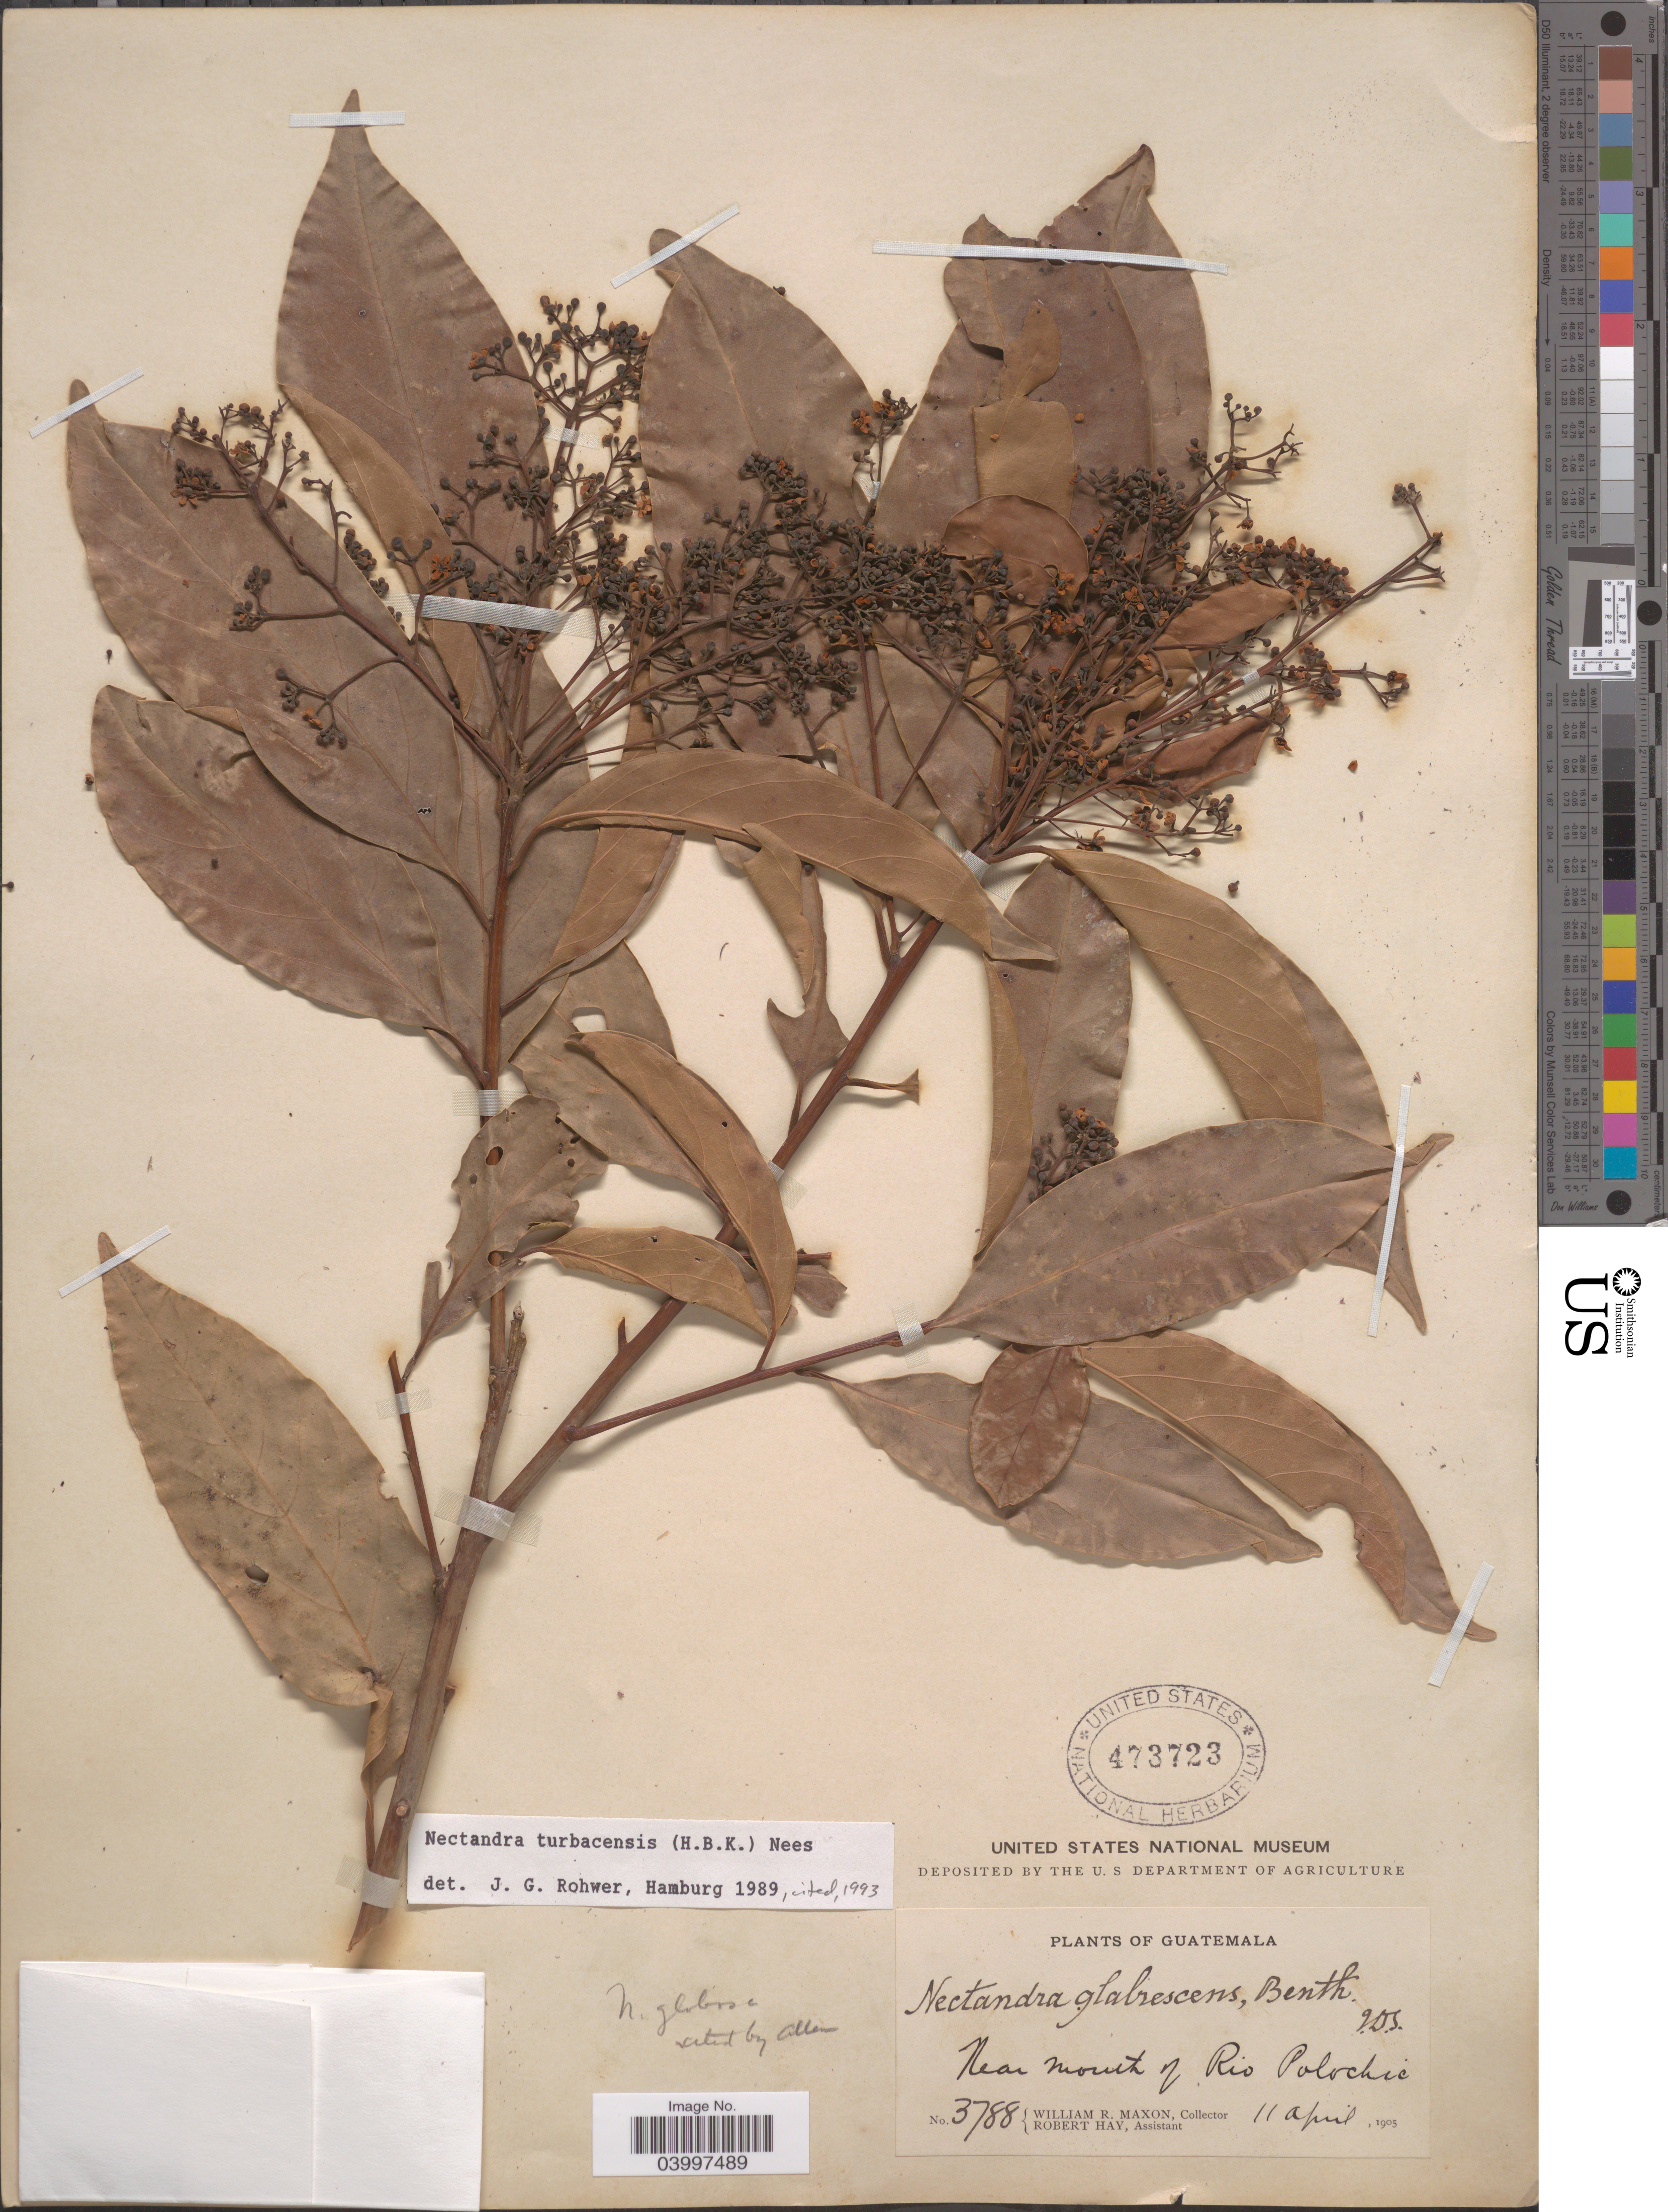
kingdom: Plantae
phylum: Tracheophyta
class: Magnoliopsida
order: Laurales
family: Lauraceae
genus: Nectandra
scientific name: Nectandra turbacensis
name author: (Kunth) Nees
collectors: W. R. Maxon & R. Hay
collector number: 3788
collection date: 1905-04-11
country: Guatemala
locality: Near mouth of Rio Polochic.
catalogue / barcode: US 473723